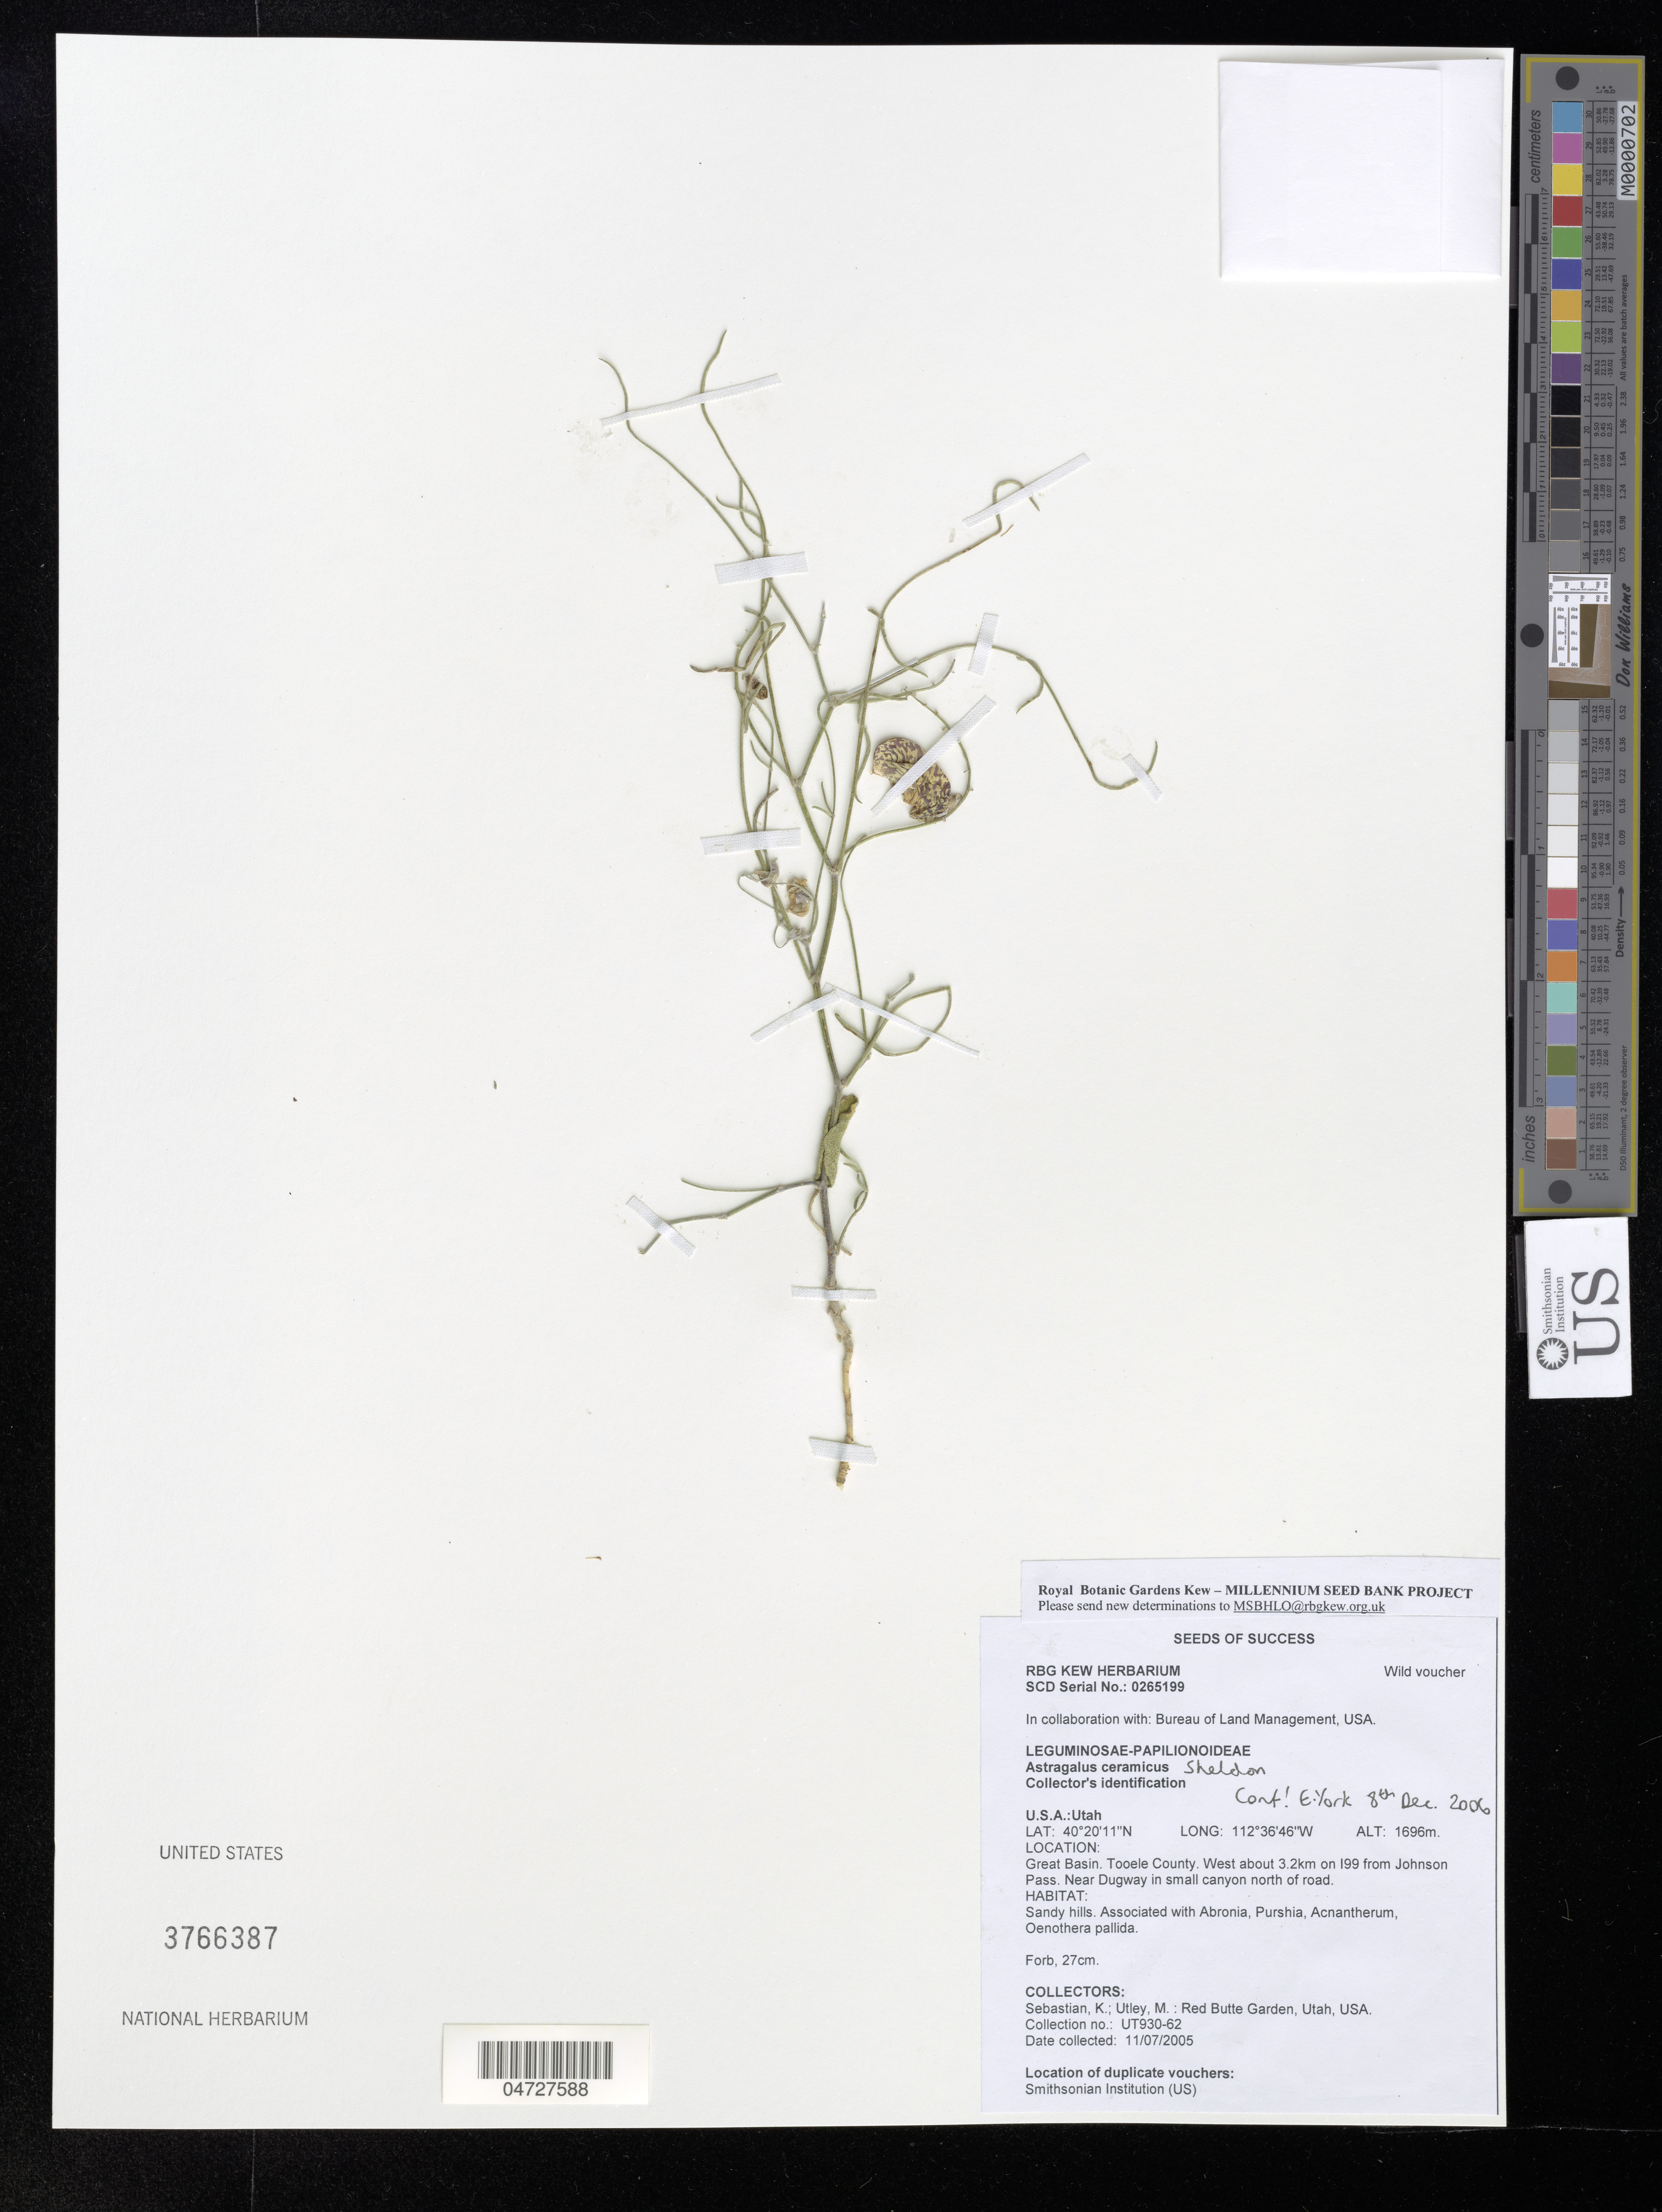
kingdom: Plantae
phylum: Tracheophyta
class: Magnoliopsida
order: Fabales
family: Fabaceae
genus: Astragalus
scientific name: Astragalus ceramicus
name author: E. Sheld.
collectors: K. Sebastian & M. Utley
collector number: UT930-62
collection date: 2005-07-11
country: United States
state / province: Utah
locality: Great Basin. Tooele County. West about 3.2km on I99 from Johnson Pass. Near Dugway in small canyon north of road.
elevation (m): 1696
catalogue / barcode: US 3766387